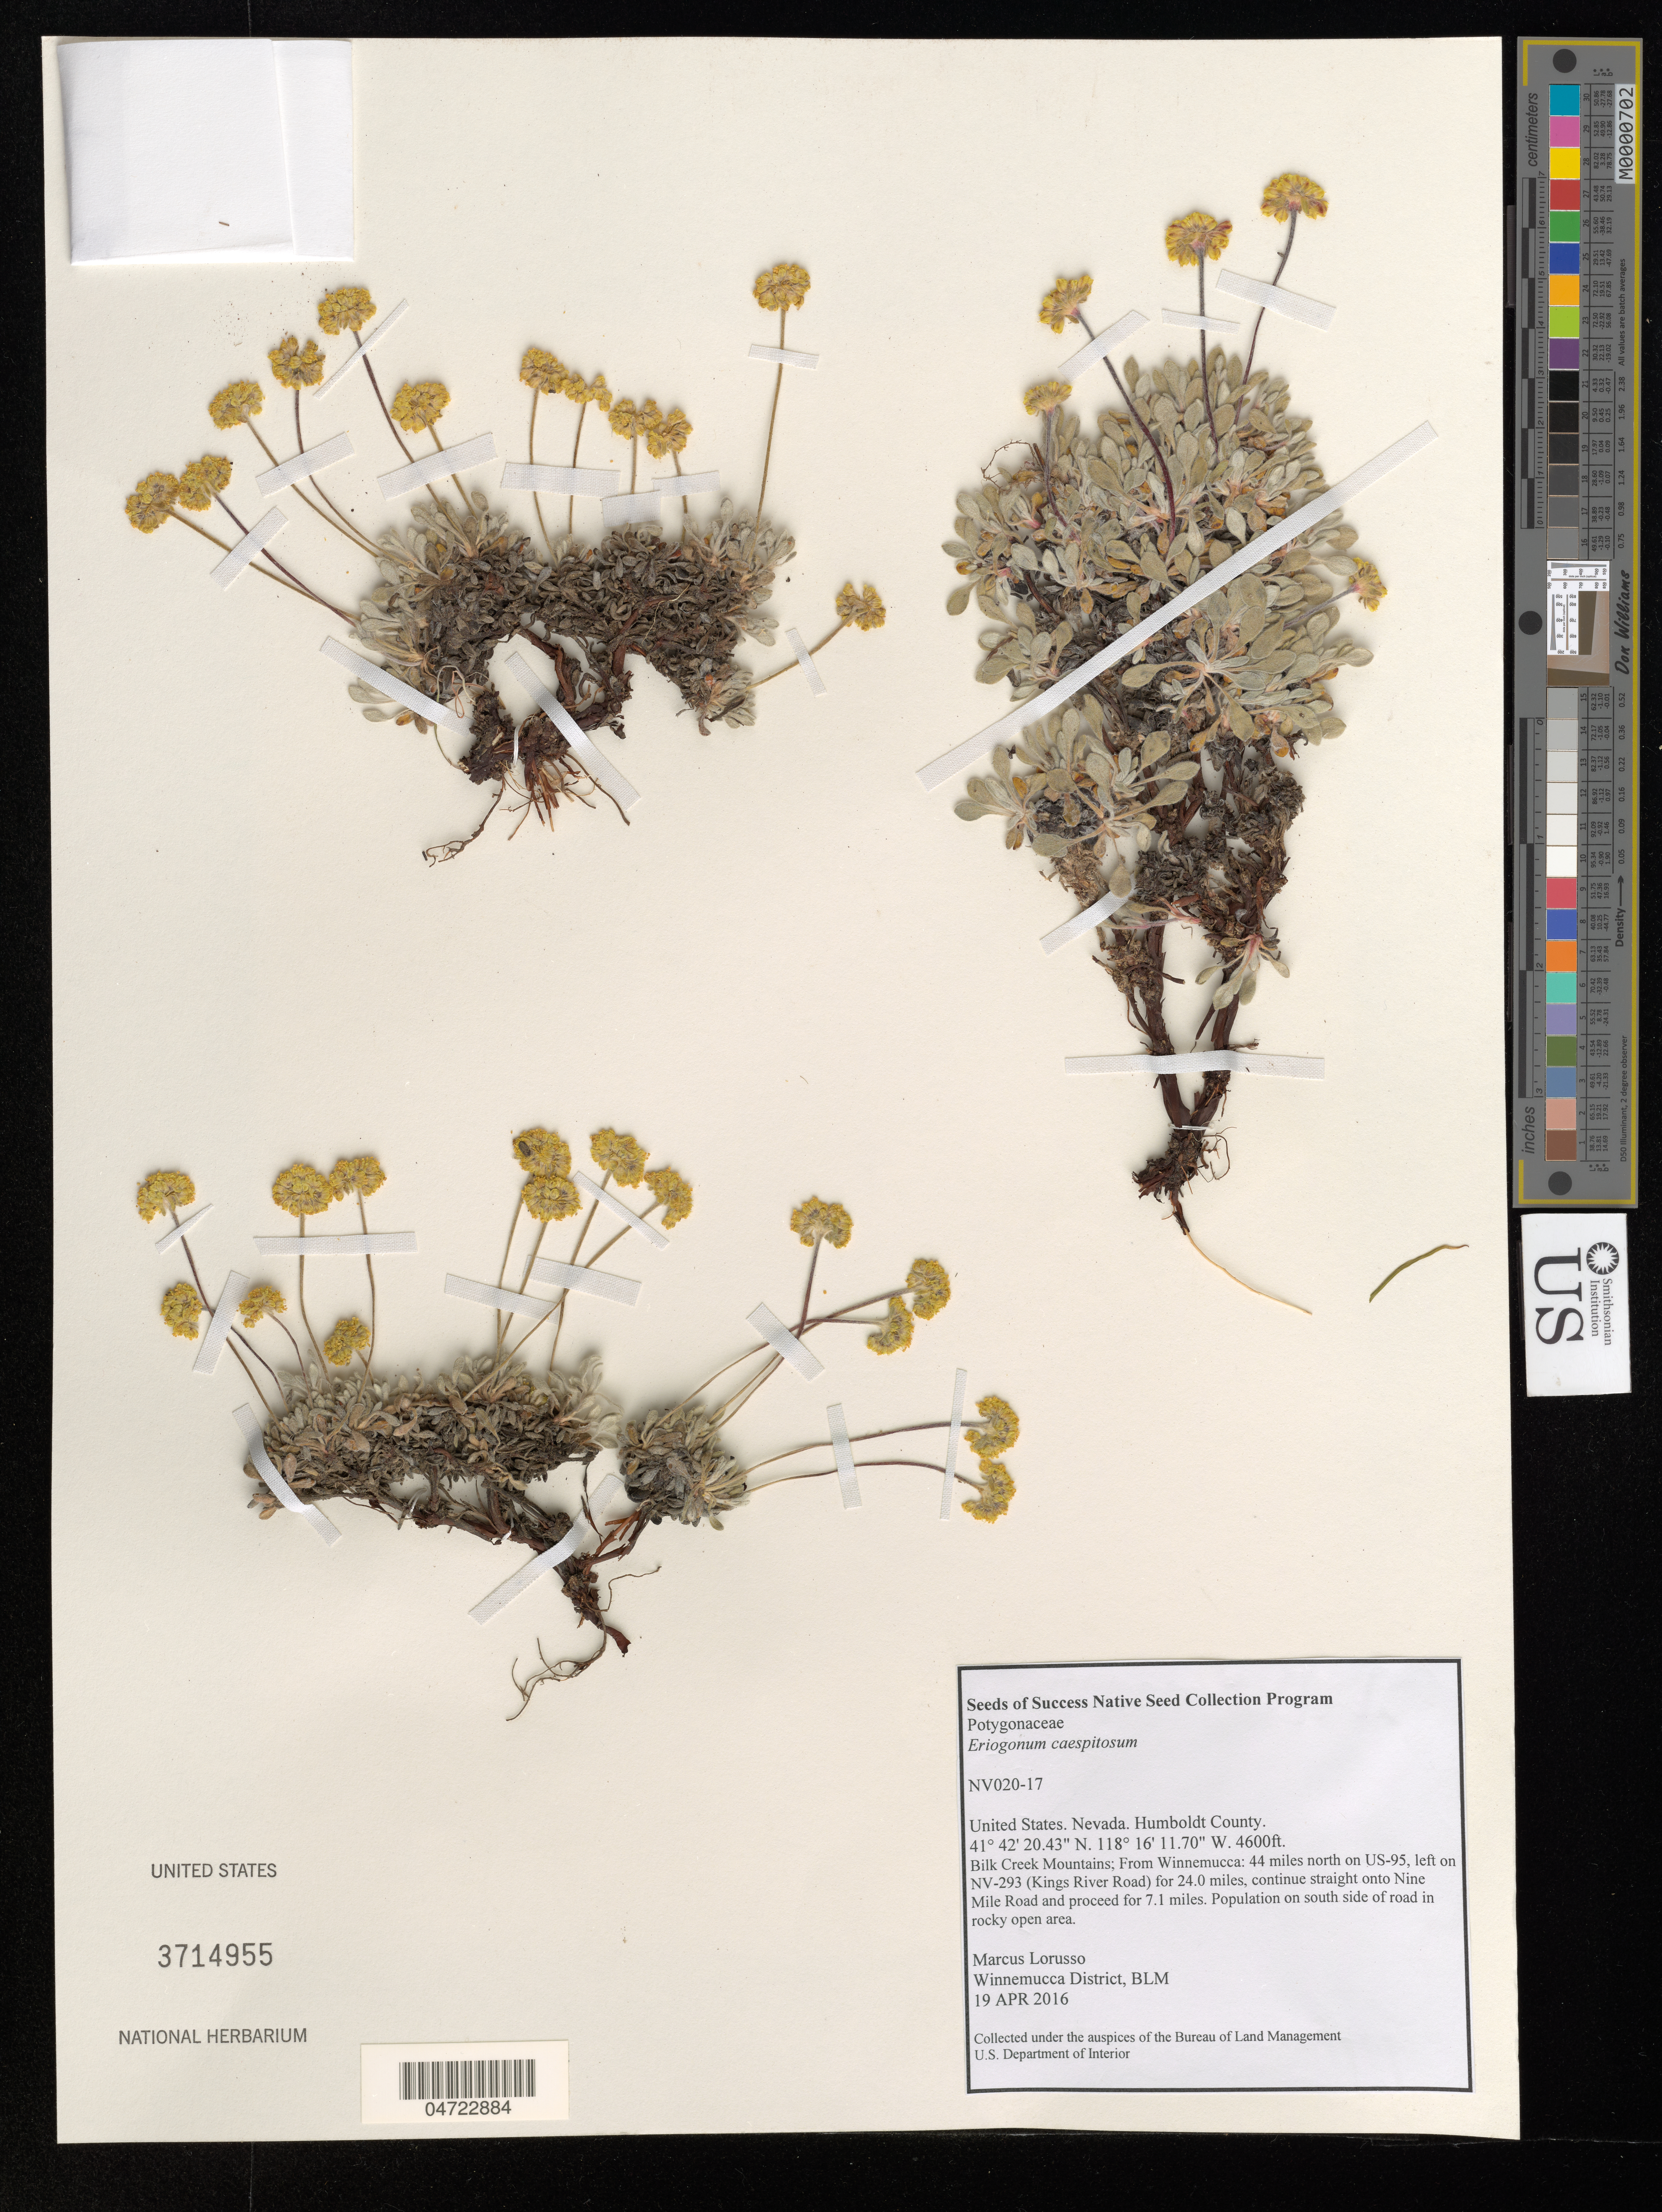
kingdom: Plantae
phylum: Tracheophyta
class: Magnoliopsida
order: Caryophyllales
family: Polygonaceae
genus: Eriogonum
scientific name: Eriogonum caespitosum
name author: Nutt.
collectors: M. Lorusso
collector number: NV020-17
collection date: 2016-04-19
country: United States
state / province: Nevada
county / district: Humboldt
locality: Humboldt County. Bilk Creek Mountains; From Winnemucca: 44 miles north on US-95, left on NV-293 (Kings River Road) for 24.0 miles, continue straight onto Nine Mile Road and proceed for 7.1 miles. Population on south side of road in rocky open area.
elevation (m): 1402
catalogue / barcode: US 3714955